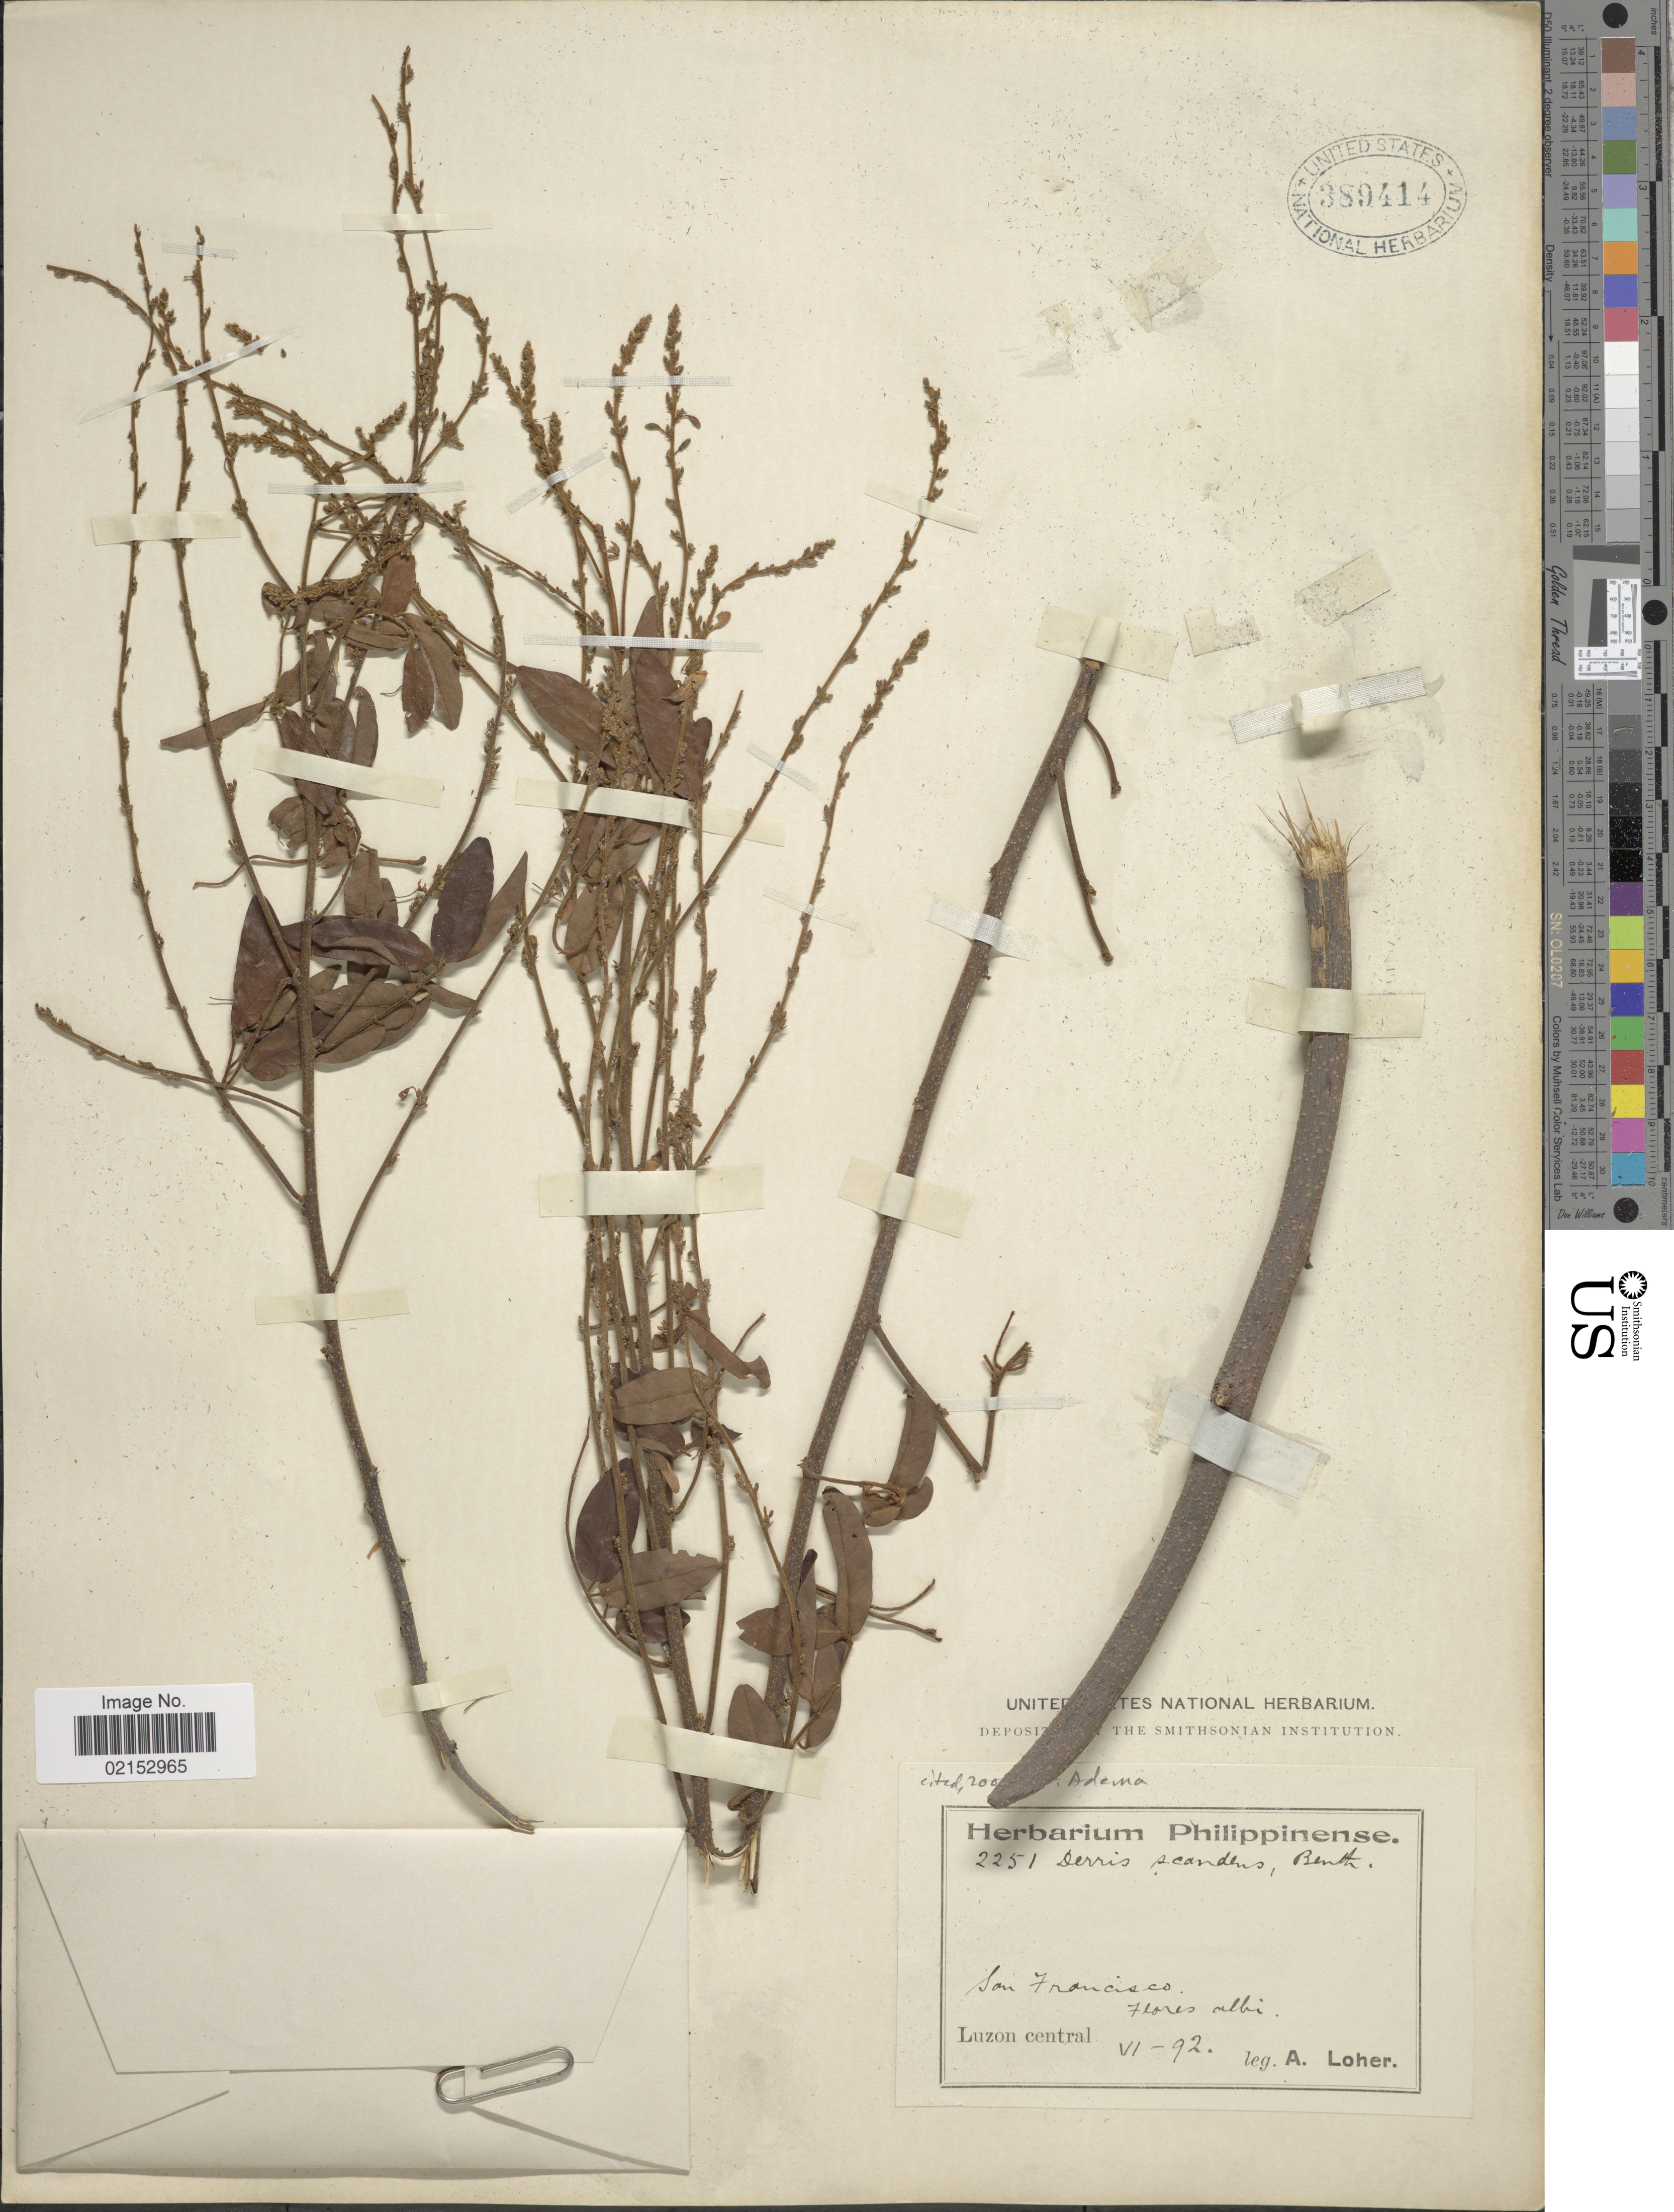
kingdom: Plantae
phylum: Tracheophyta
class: Magnoliopsida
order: Fabales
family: Fabaceae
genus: Brachypterum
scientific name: Brachypterum scandens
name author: (Roxb.) Miq.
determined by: Strong, Mark T., (BOT), Smithsonian Institution - National Museum of Natural History (UNITED STATES)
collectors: A. Loher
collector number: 2251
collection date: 1892-06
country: Philippines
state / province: Central Luzon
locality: Luzon central, San Francisco, Flores albi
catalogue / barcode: US 389414